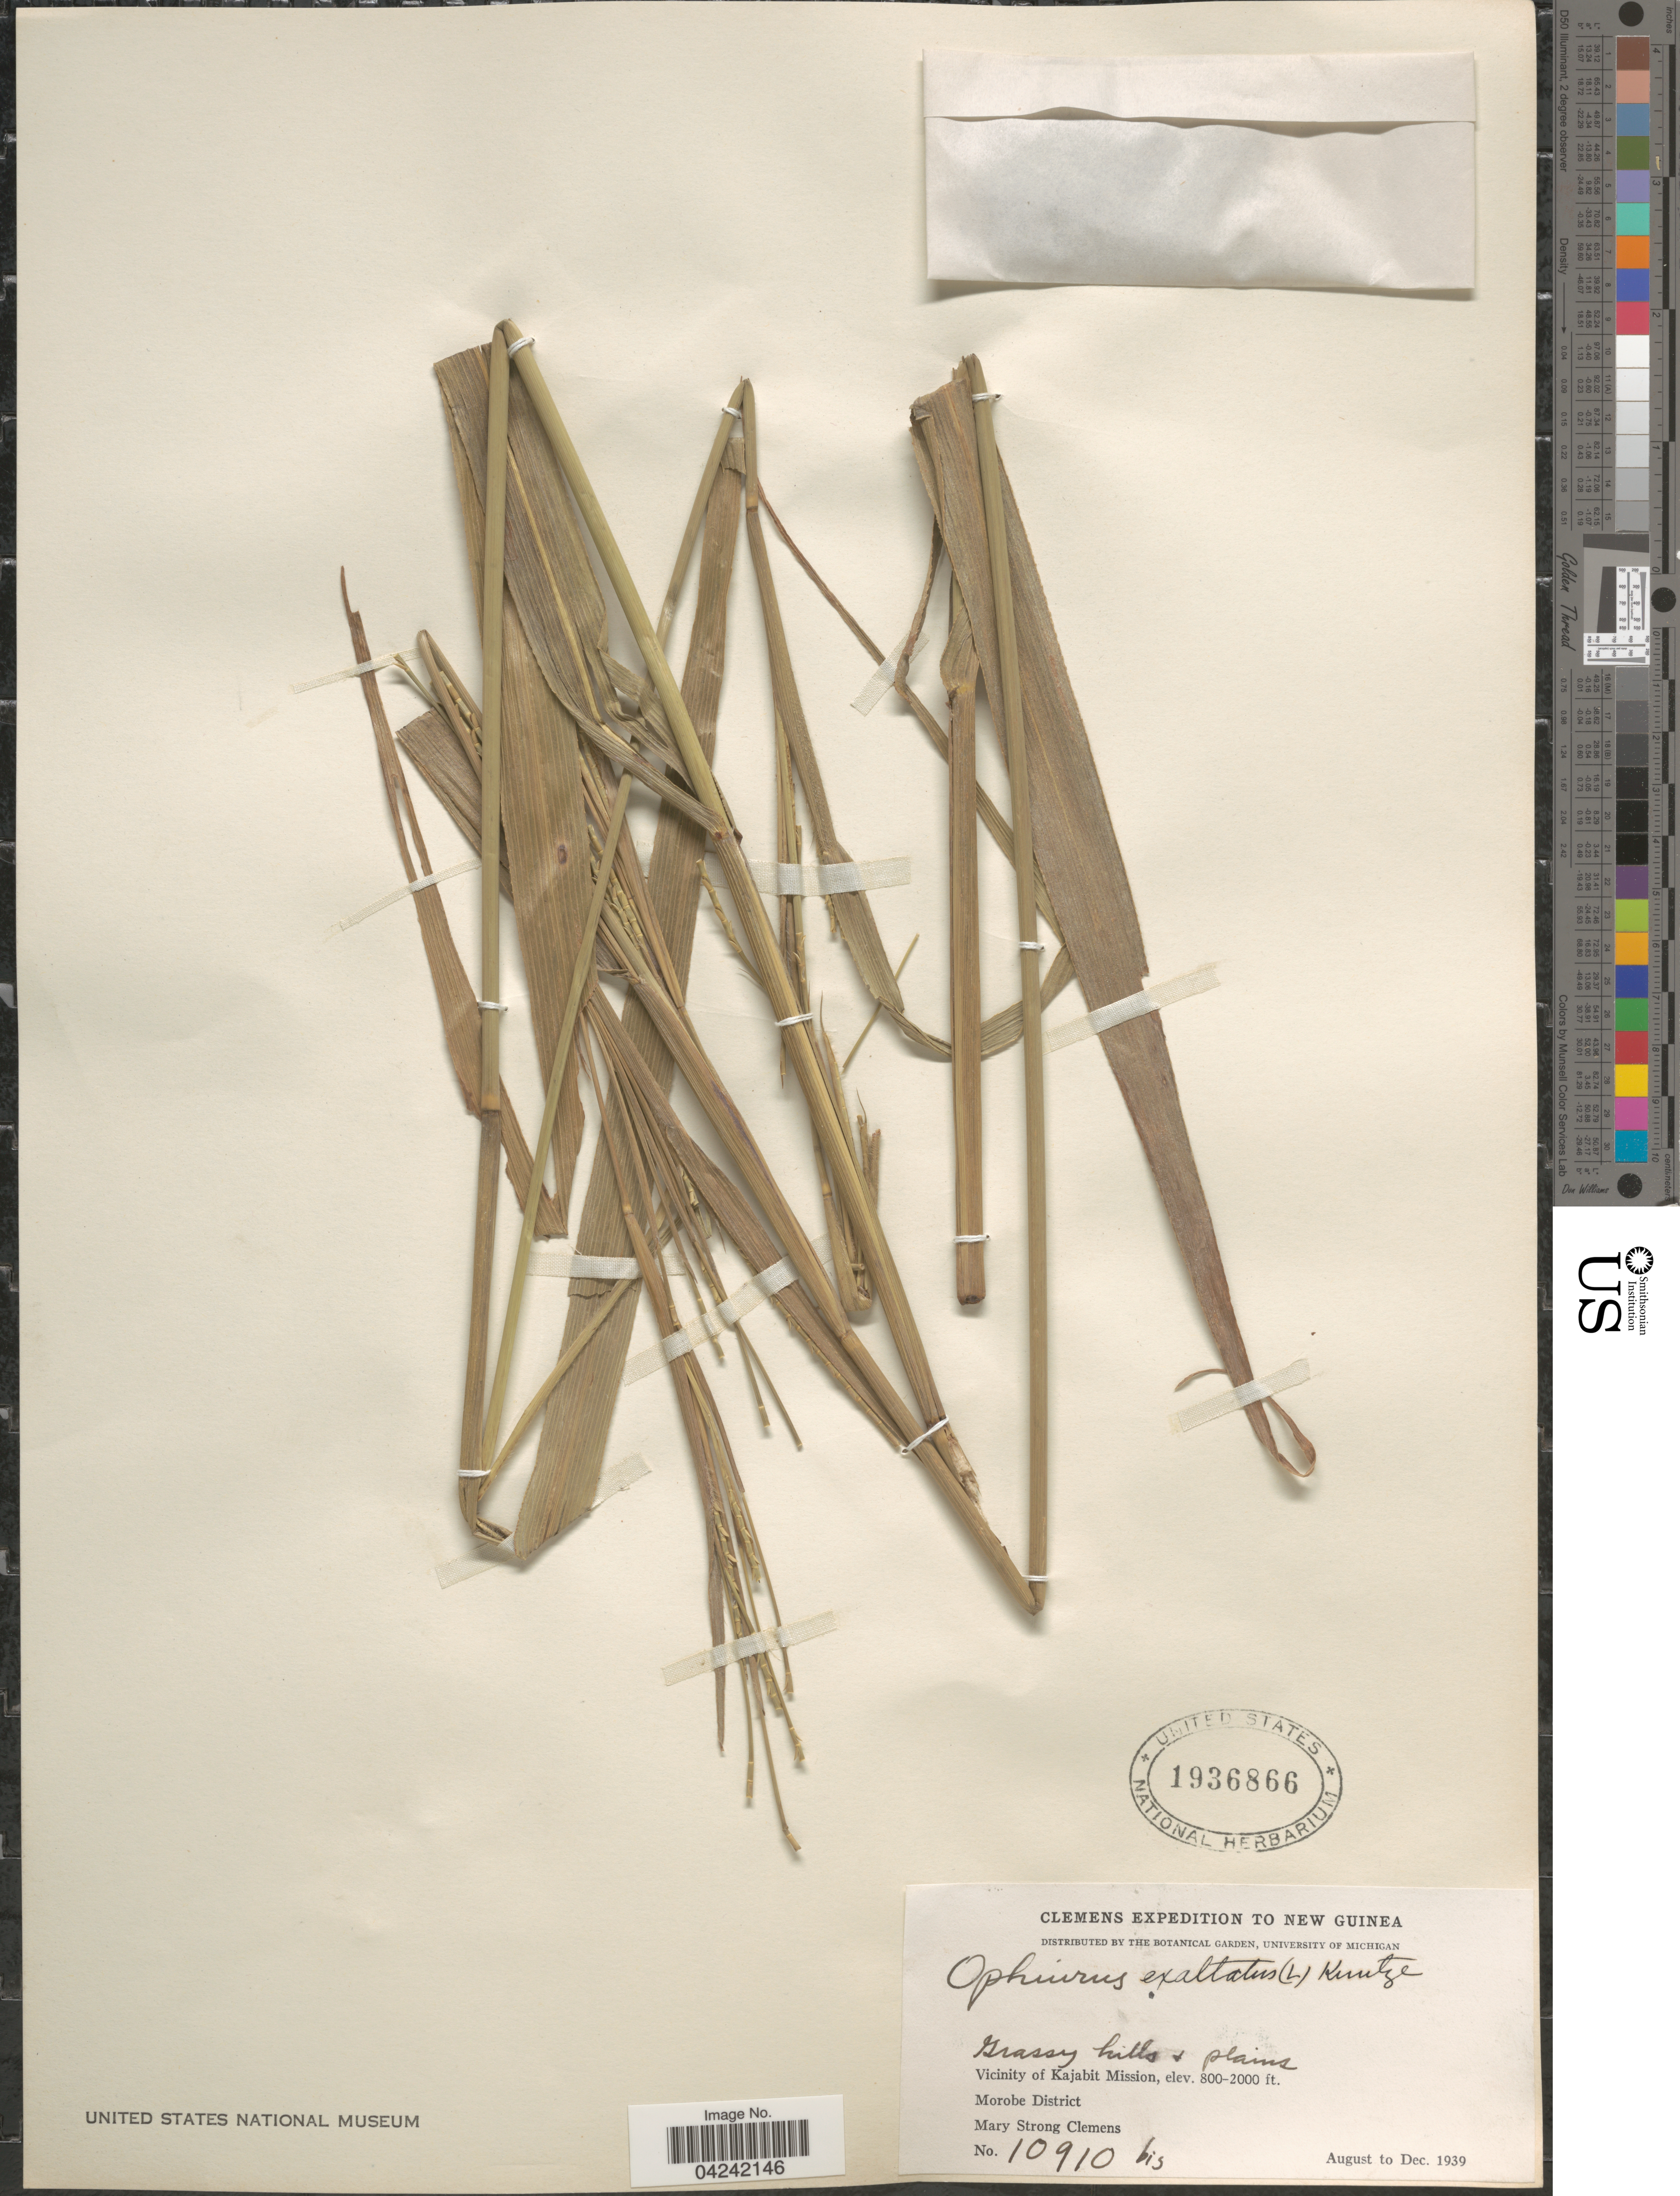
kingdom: Plantae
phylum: Tracheophyta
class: Liliopsida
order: Poales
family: Poaceae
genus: Ophiuros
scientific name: Ophiuros sp.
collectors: M. S. Clemens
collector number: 10910 bis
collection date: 1939-08/1939-12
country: Papua New Guinea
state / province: Morobe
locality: Clemens Expedition To New Guinea. Vicinity of Kajabit Mission. Morobe District.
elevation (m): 244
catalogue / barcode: US 1936866